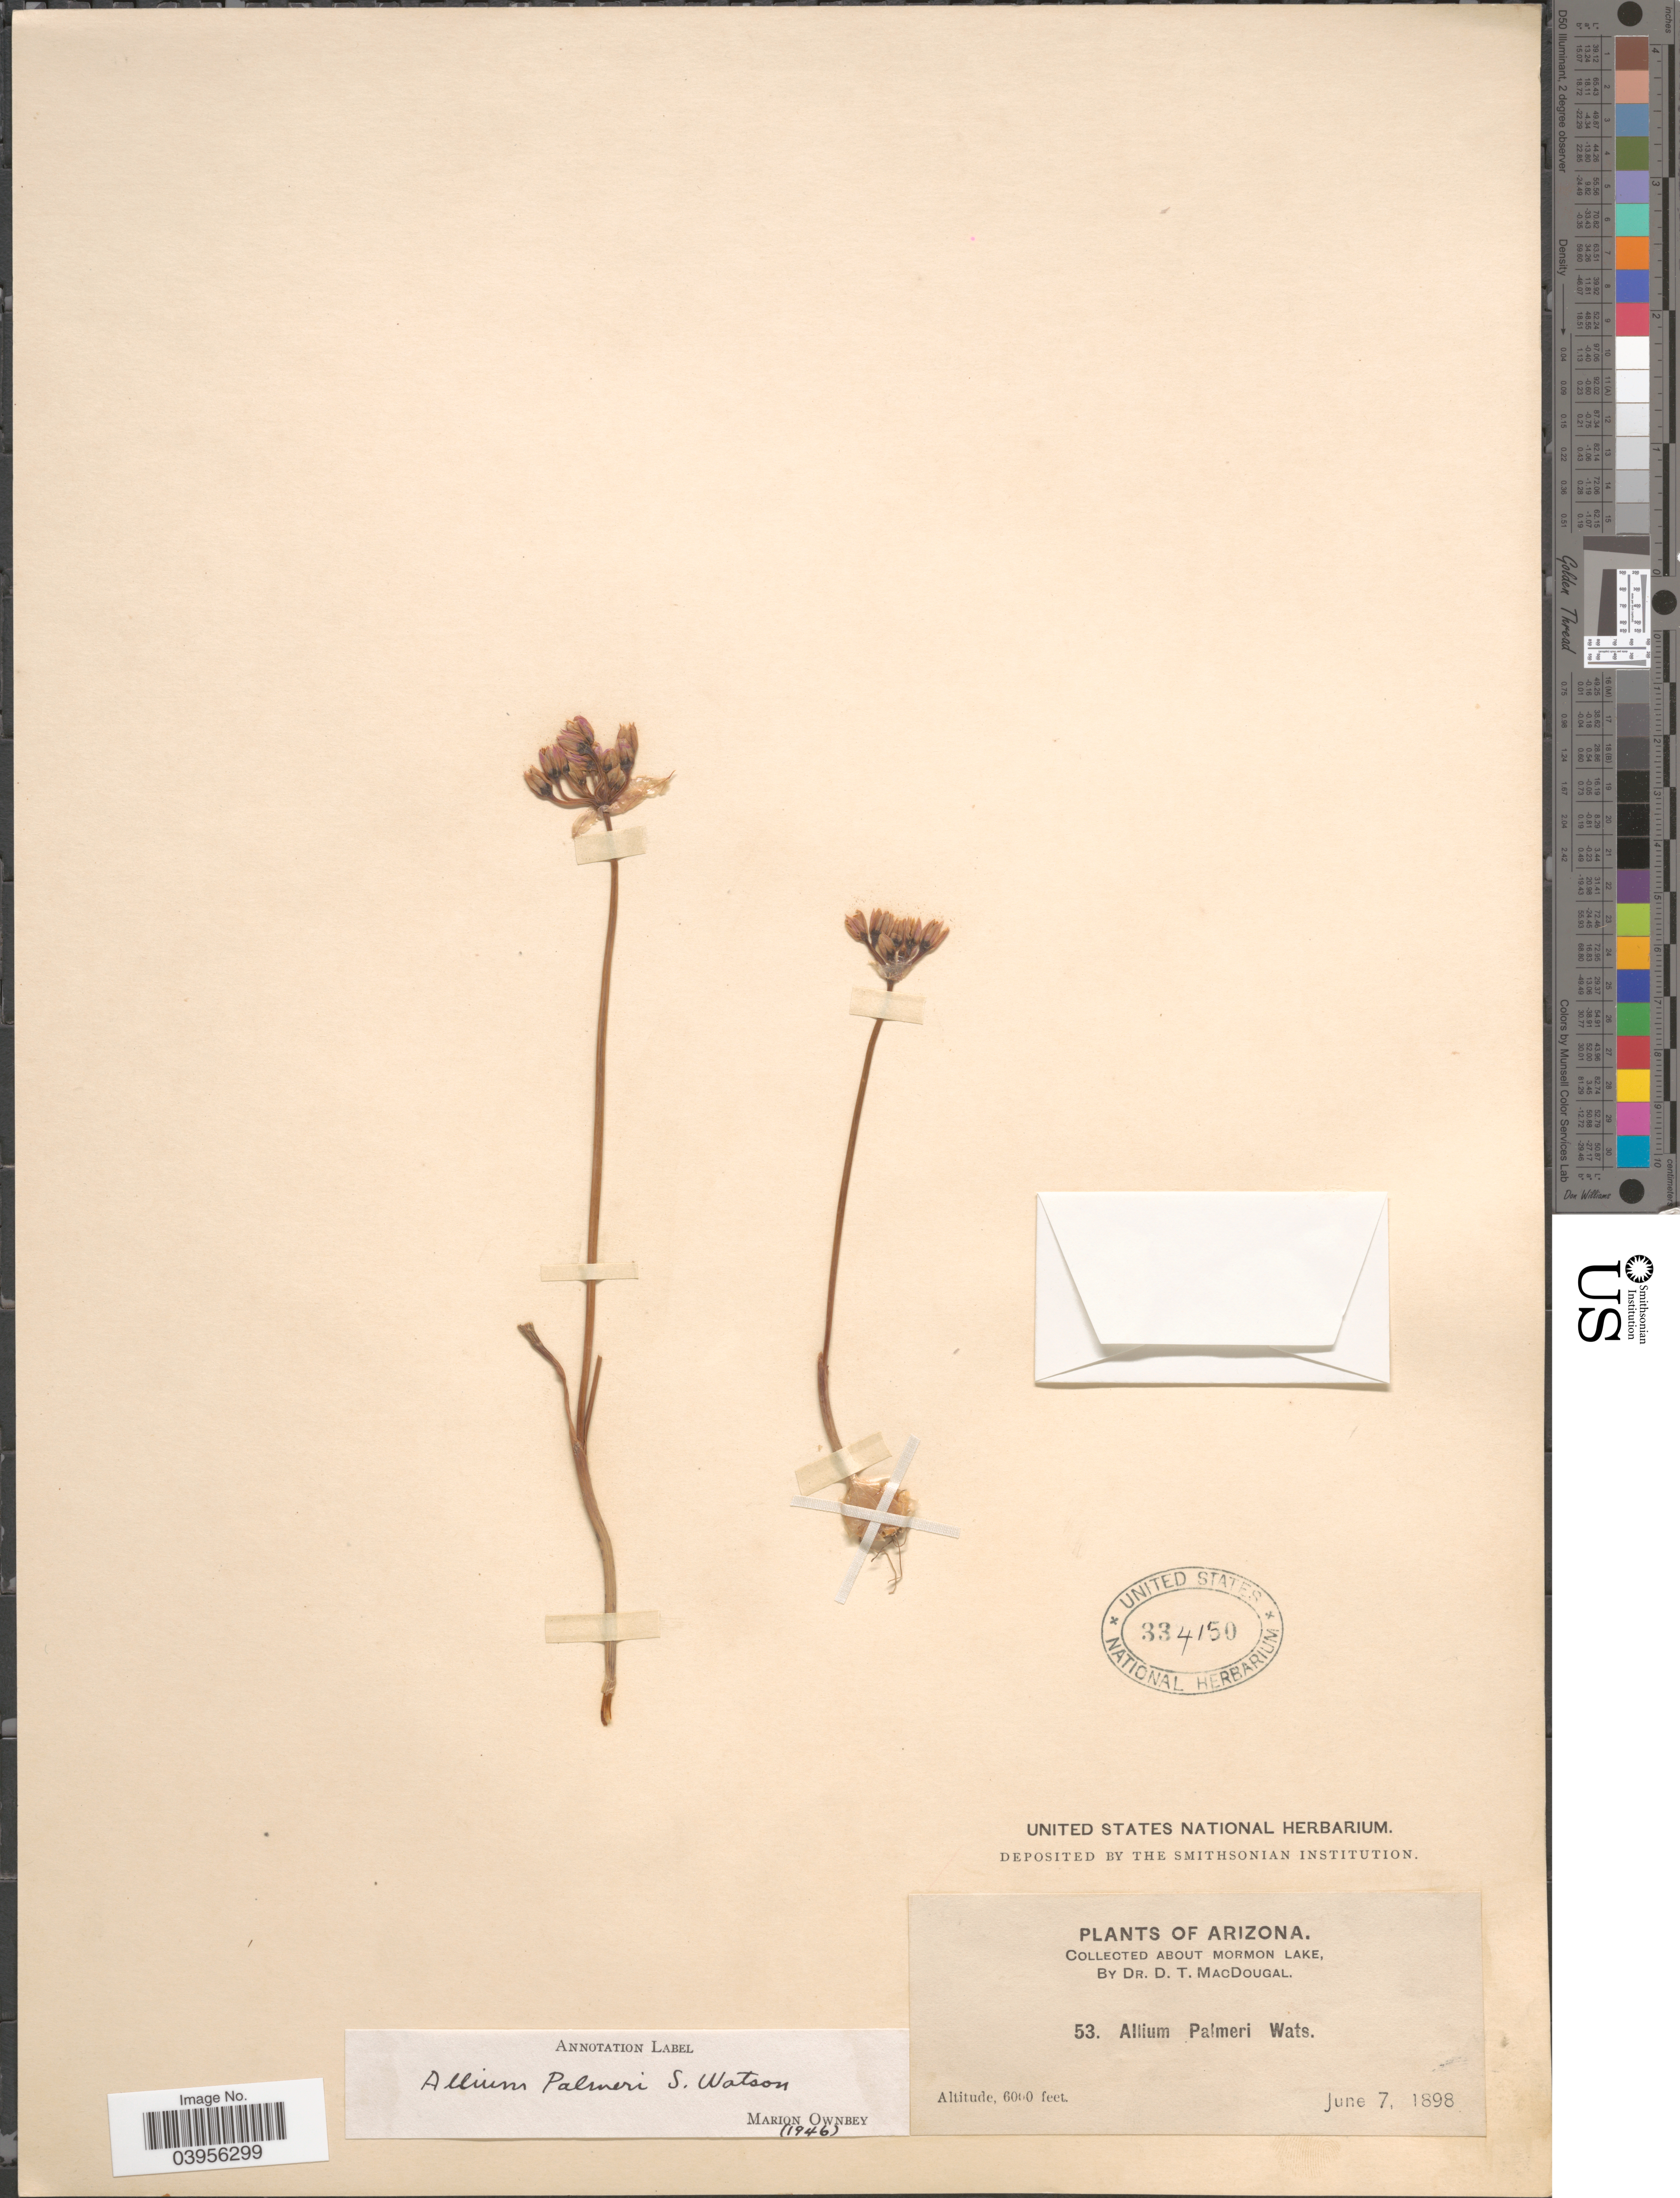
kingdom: Plantae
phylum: Tracheophyta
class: Liliopsida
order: Asparagales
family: Amaryllidaceae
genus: Allium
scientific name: Allium palmeri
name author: S. Watson in C. King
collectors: D. T. MacDougal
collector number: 53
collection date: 1898-06-07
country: United States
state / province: Arizona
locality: About Mormon Lake.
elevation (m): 1829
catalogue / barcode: US 334150